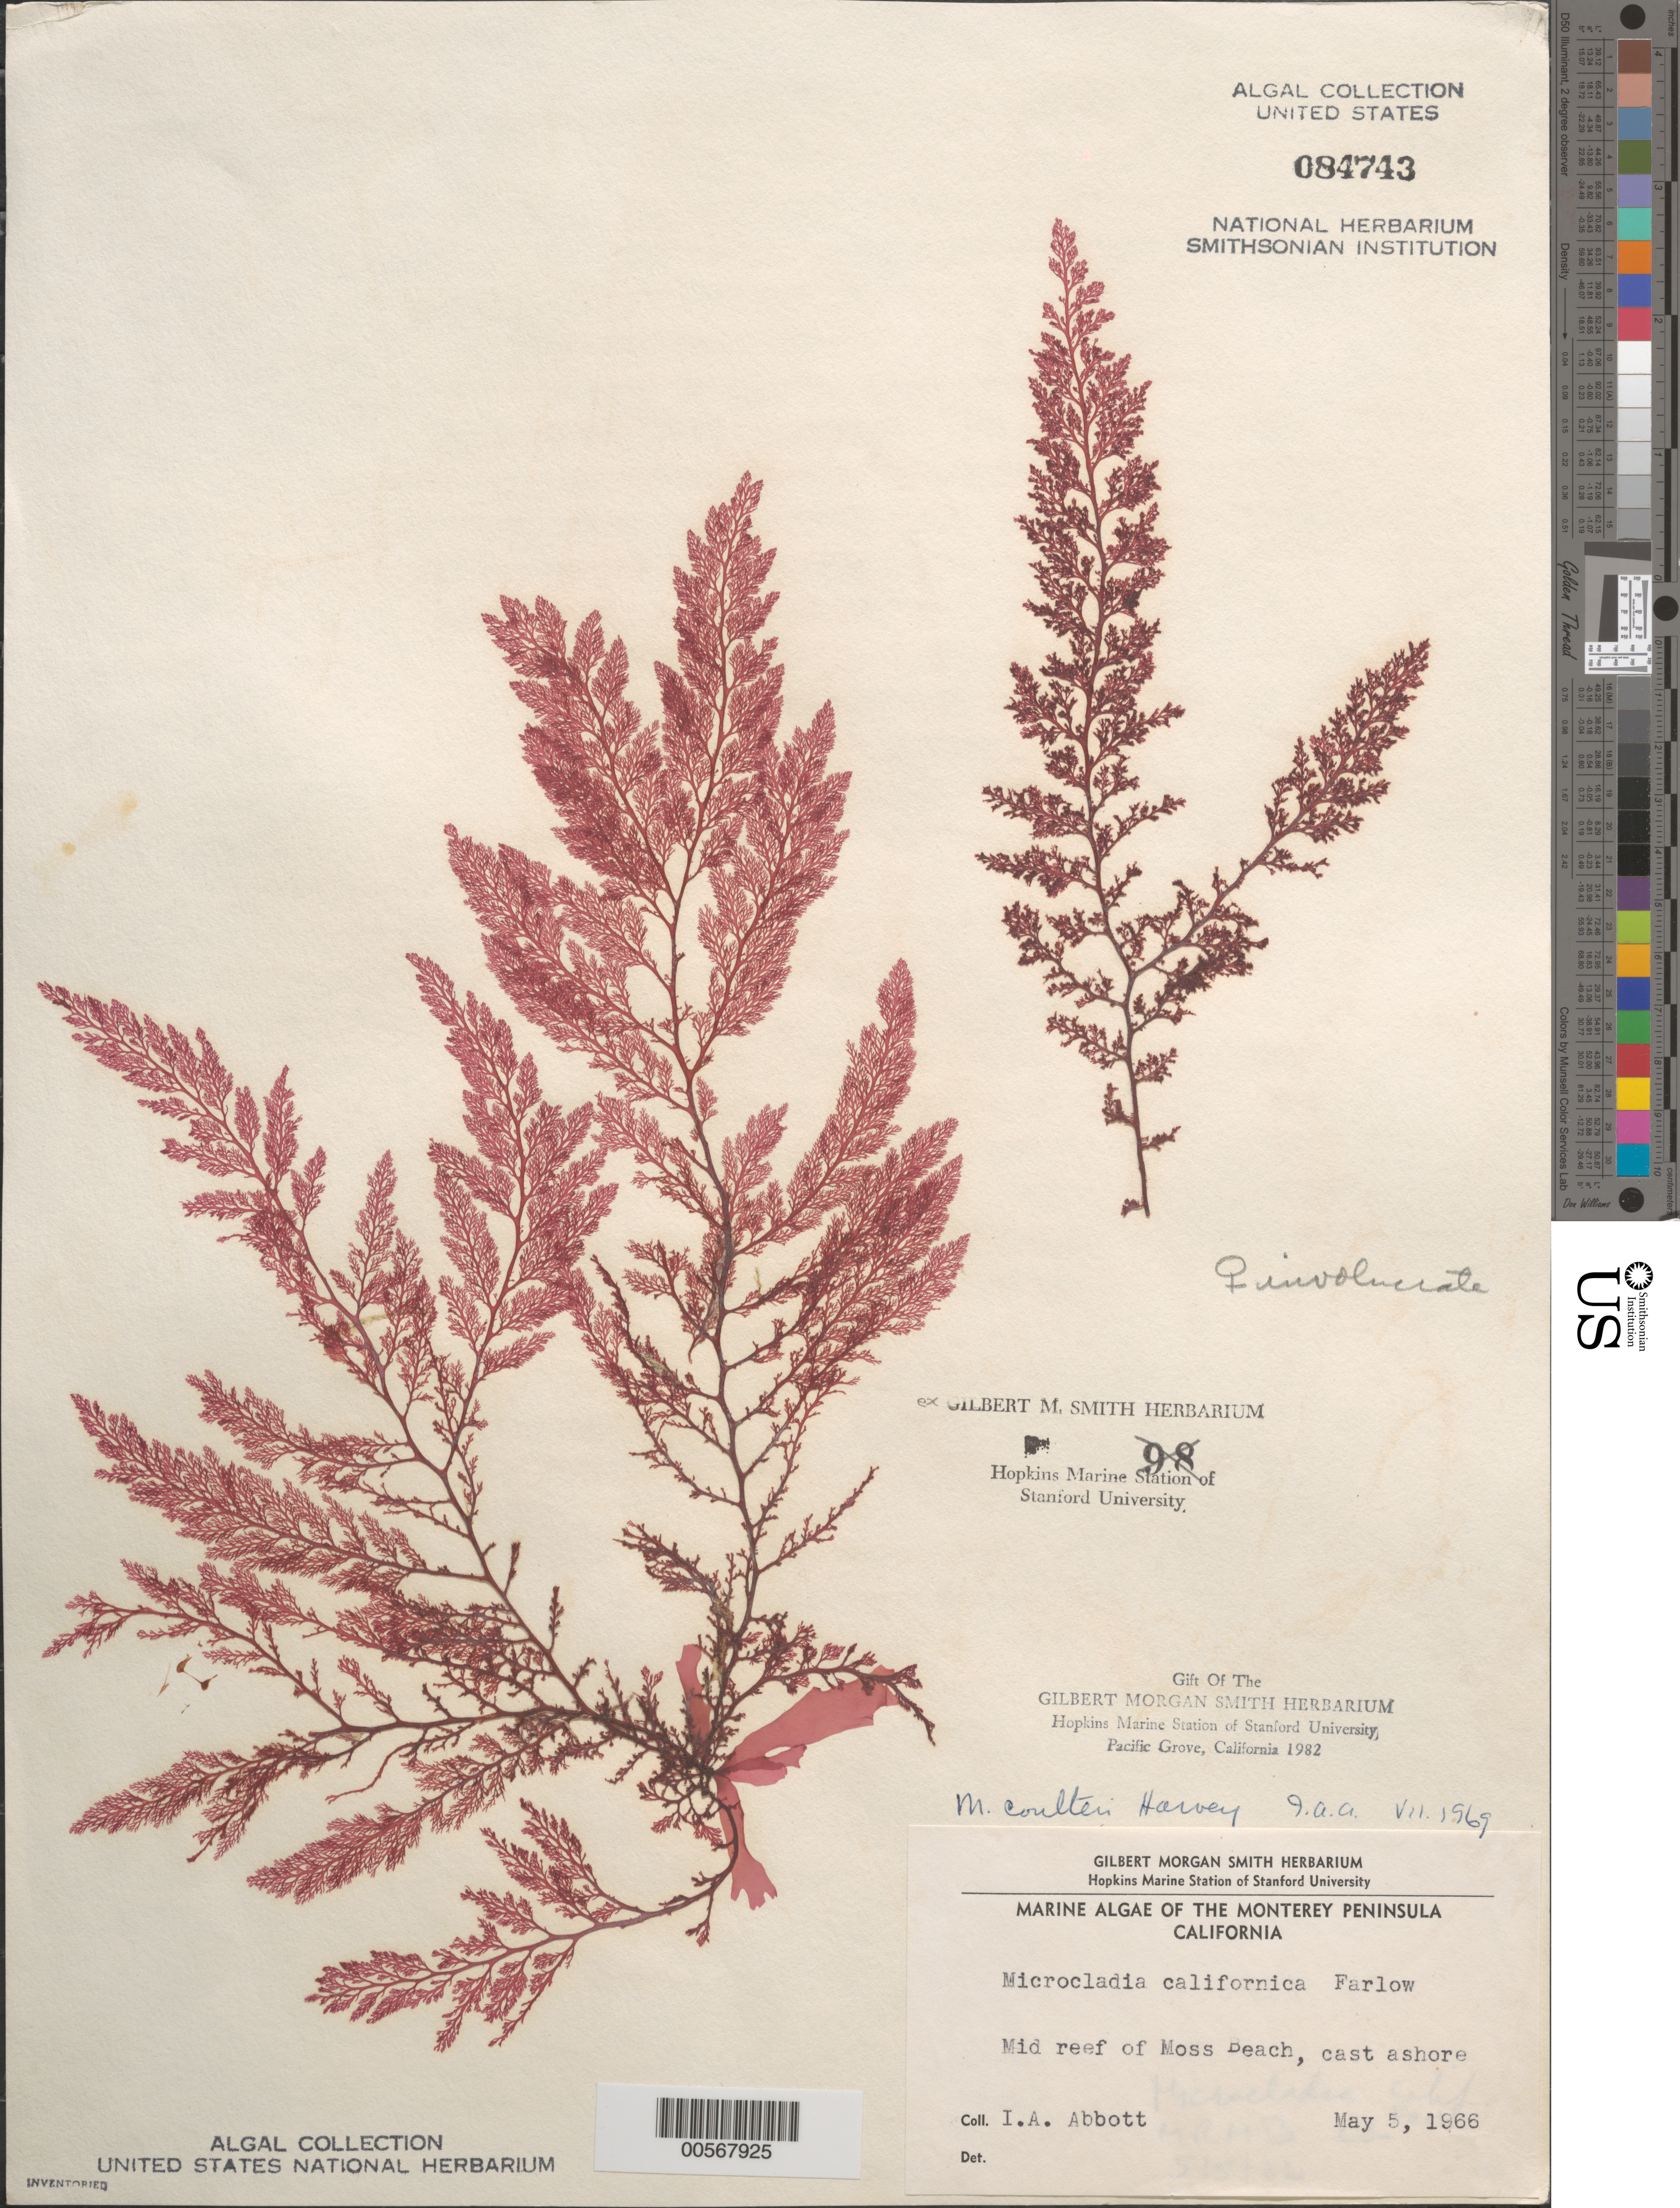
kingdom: Plantae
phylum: Rhodophyta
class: Florideophyceae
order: Ceramiales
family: Ceramiaceae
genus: Microcladia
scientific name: Microcladia coulteri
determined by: Abbott, Isabella A.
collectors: I. A. Abbott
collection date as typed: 05 May 1966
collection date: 1966-05-05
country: United States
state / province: California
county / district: Monterey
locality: Middle reef of Moss Beach, Monterey Peninsula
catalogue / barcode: US 84743